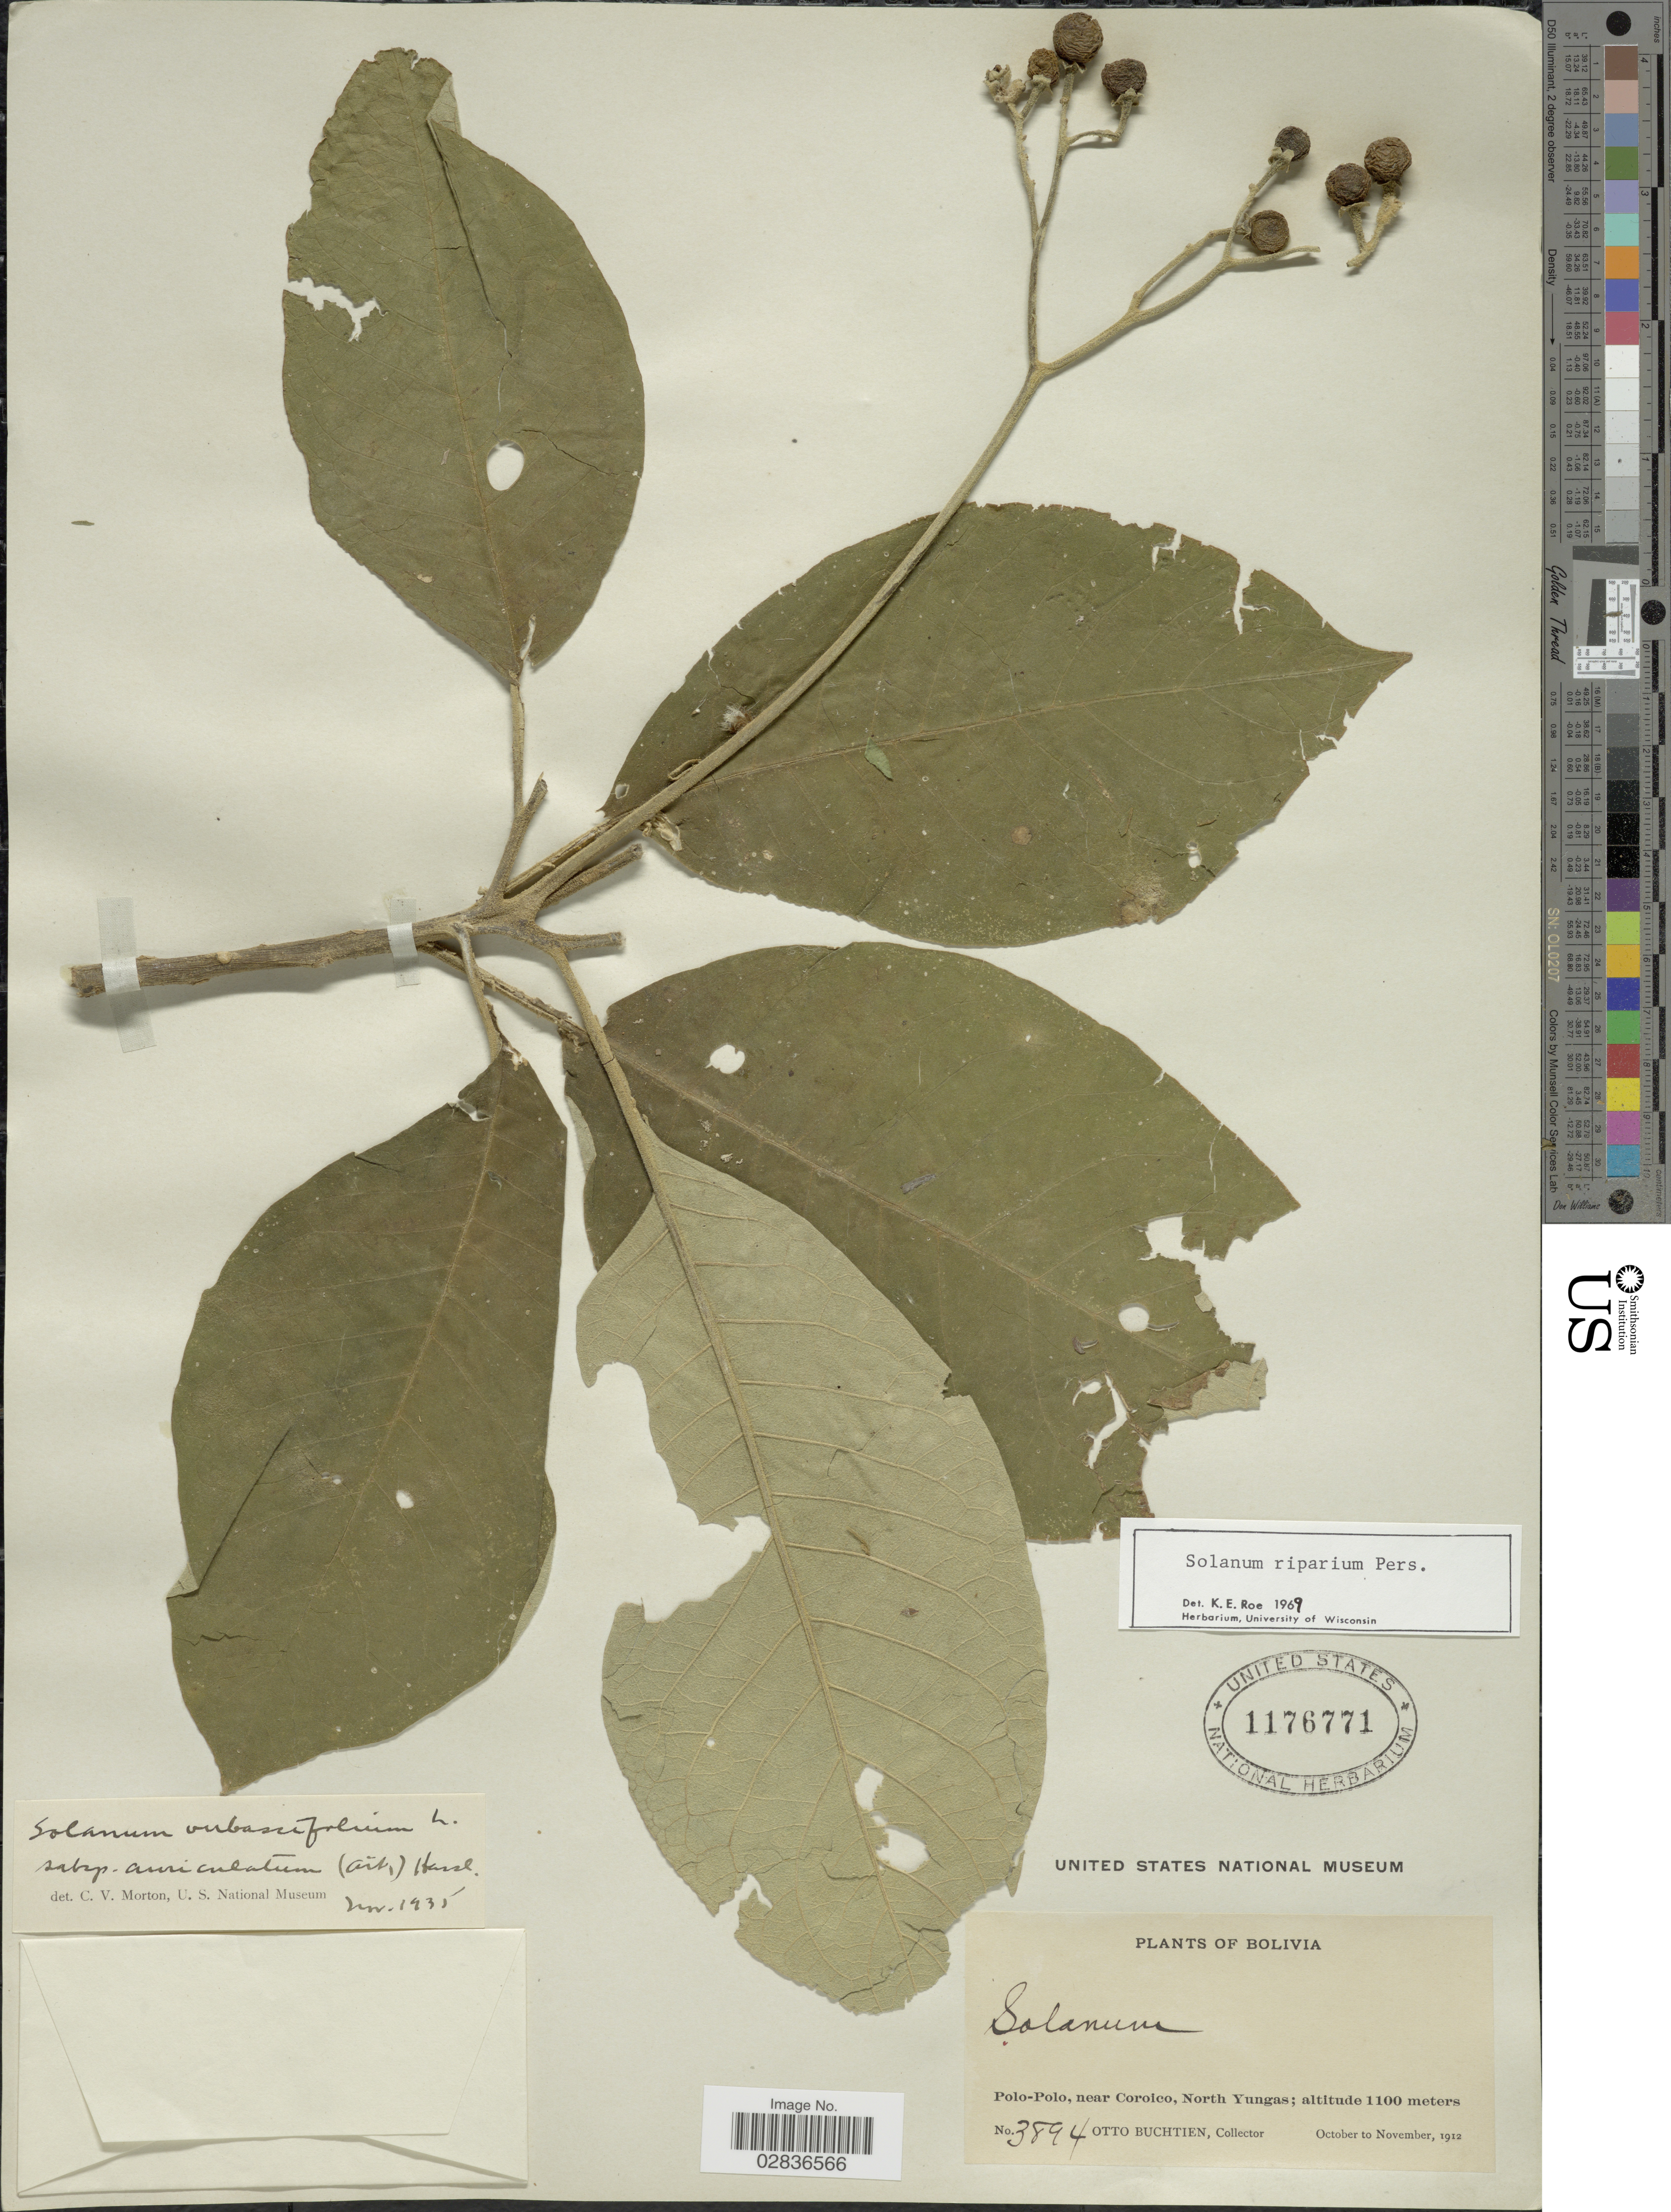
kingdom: Plantae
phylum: Tracheophyta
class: Magnoliopsida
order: Solanales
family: Solanaceae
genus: Solanum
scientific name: Solanum riparium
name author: Pers.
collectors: O. Buchtien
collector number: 3894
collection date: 1912-10/1912-11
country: Bolivia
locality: Polo-Polo, near Coroico, North Yungas.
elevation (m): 1100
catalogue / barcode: US 1176771